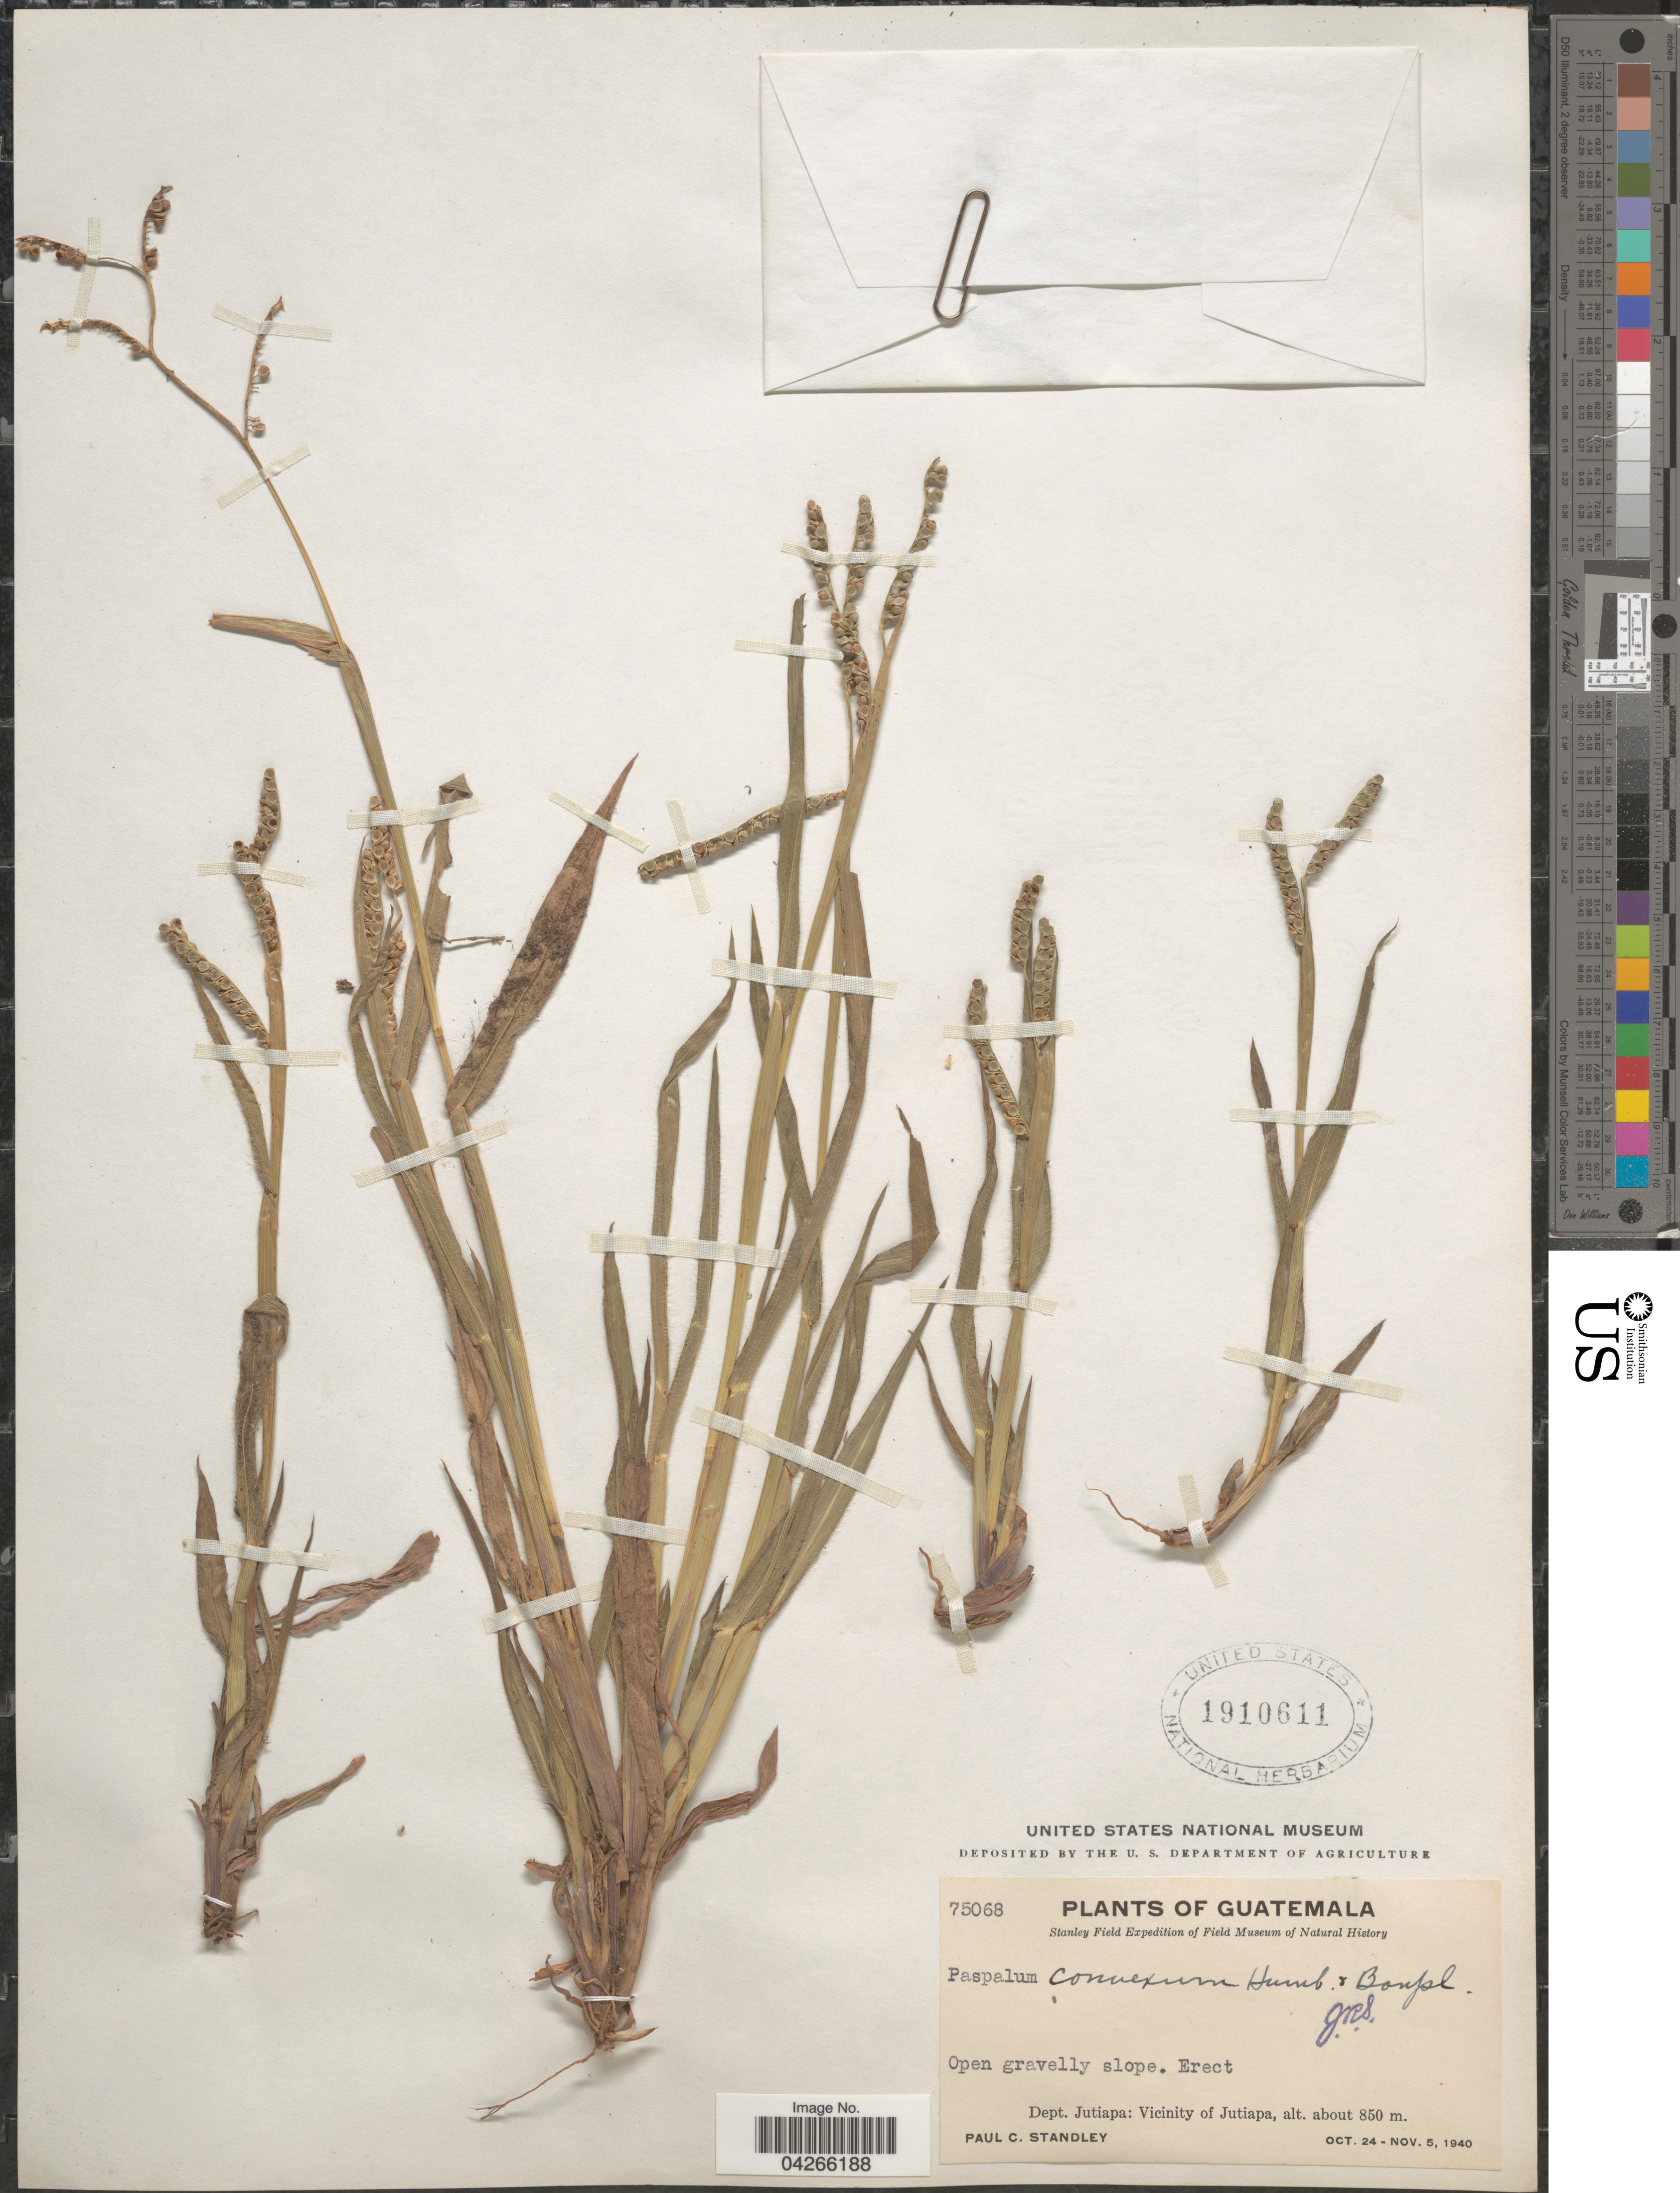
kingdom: Plantae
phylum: Tracheophyta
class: Liliopsida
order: Poales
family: Poaceae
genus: Paspalum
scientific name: Paspalum convexum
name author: Humb. & Bonpl. ex Flüggé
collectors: P. C. Standley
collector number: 75068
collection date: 1940-10-24/1940-11-05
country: Guatemala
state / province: Jutiapa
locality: Stanley Field Expedition. Open gravelly slope. Dept. Jutiapa: Vicinity of Jutiapa.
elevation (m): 850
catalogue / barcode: US 1910611